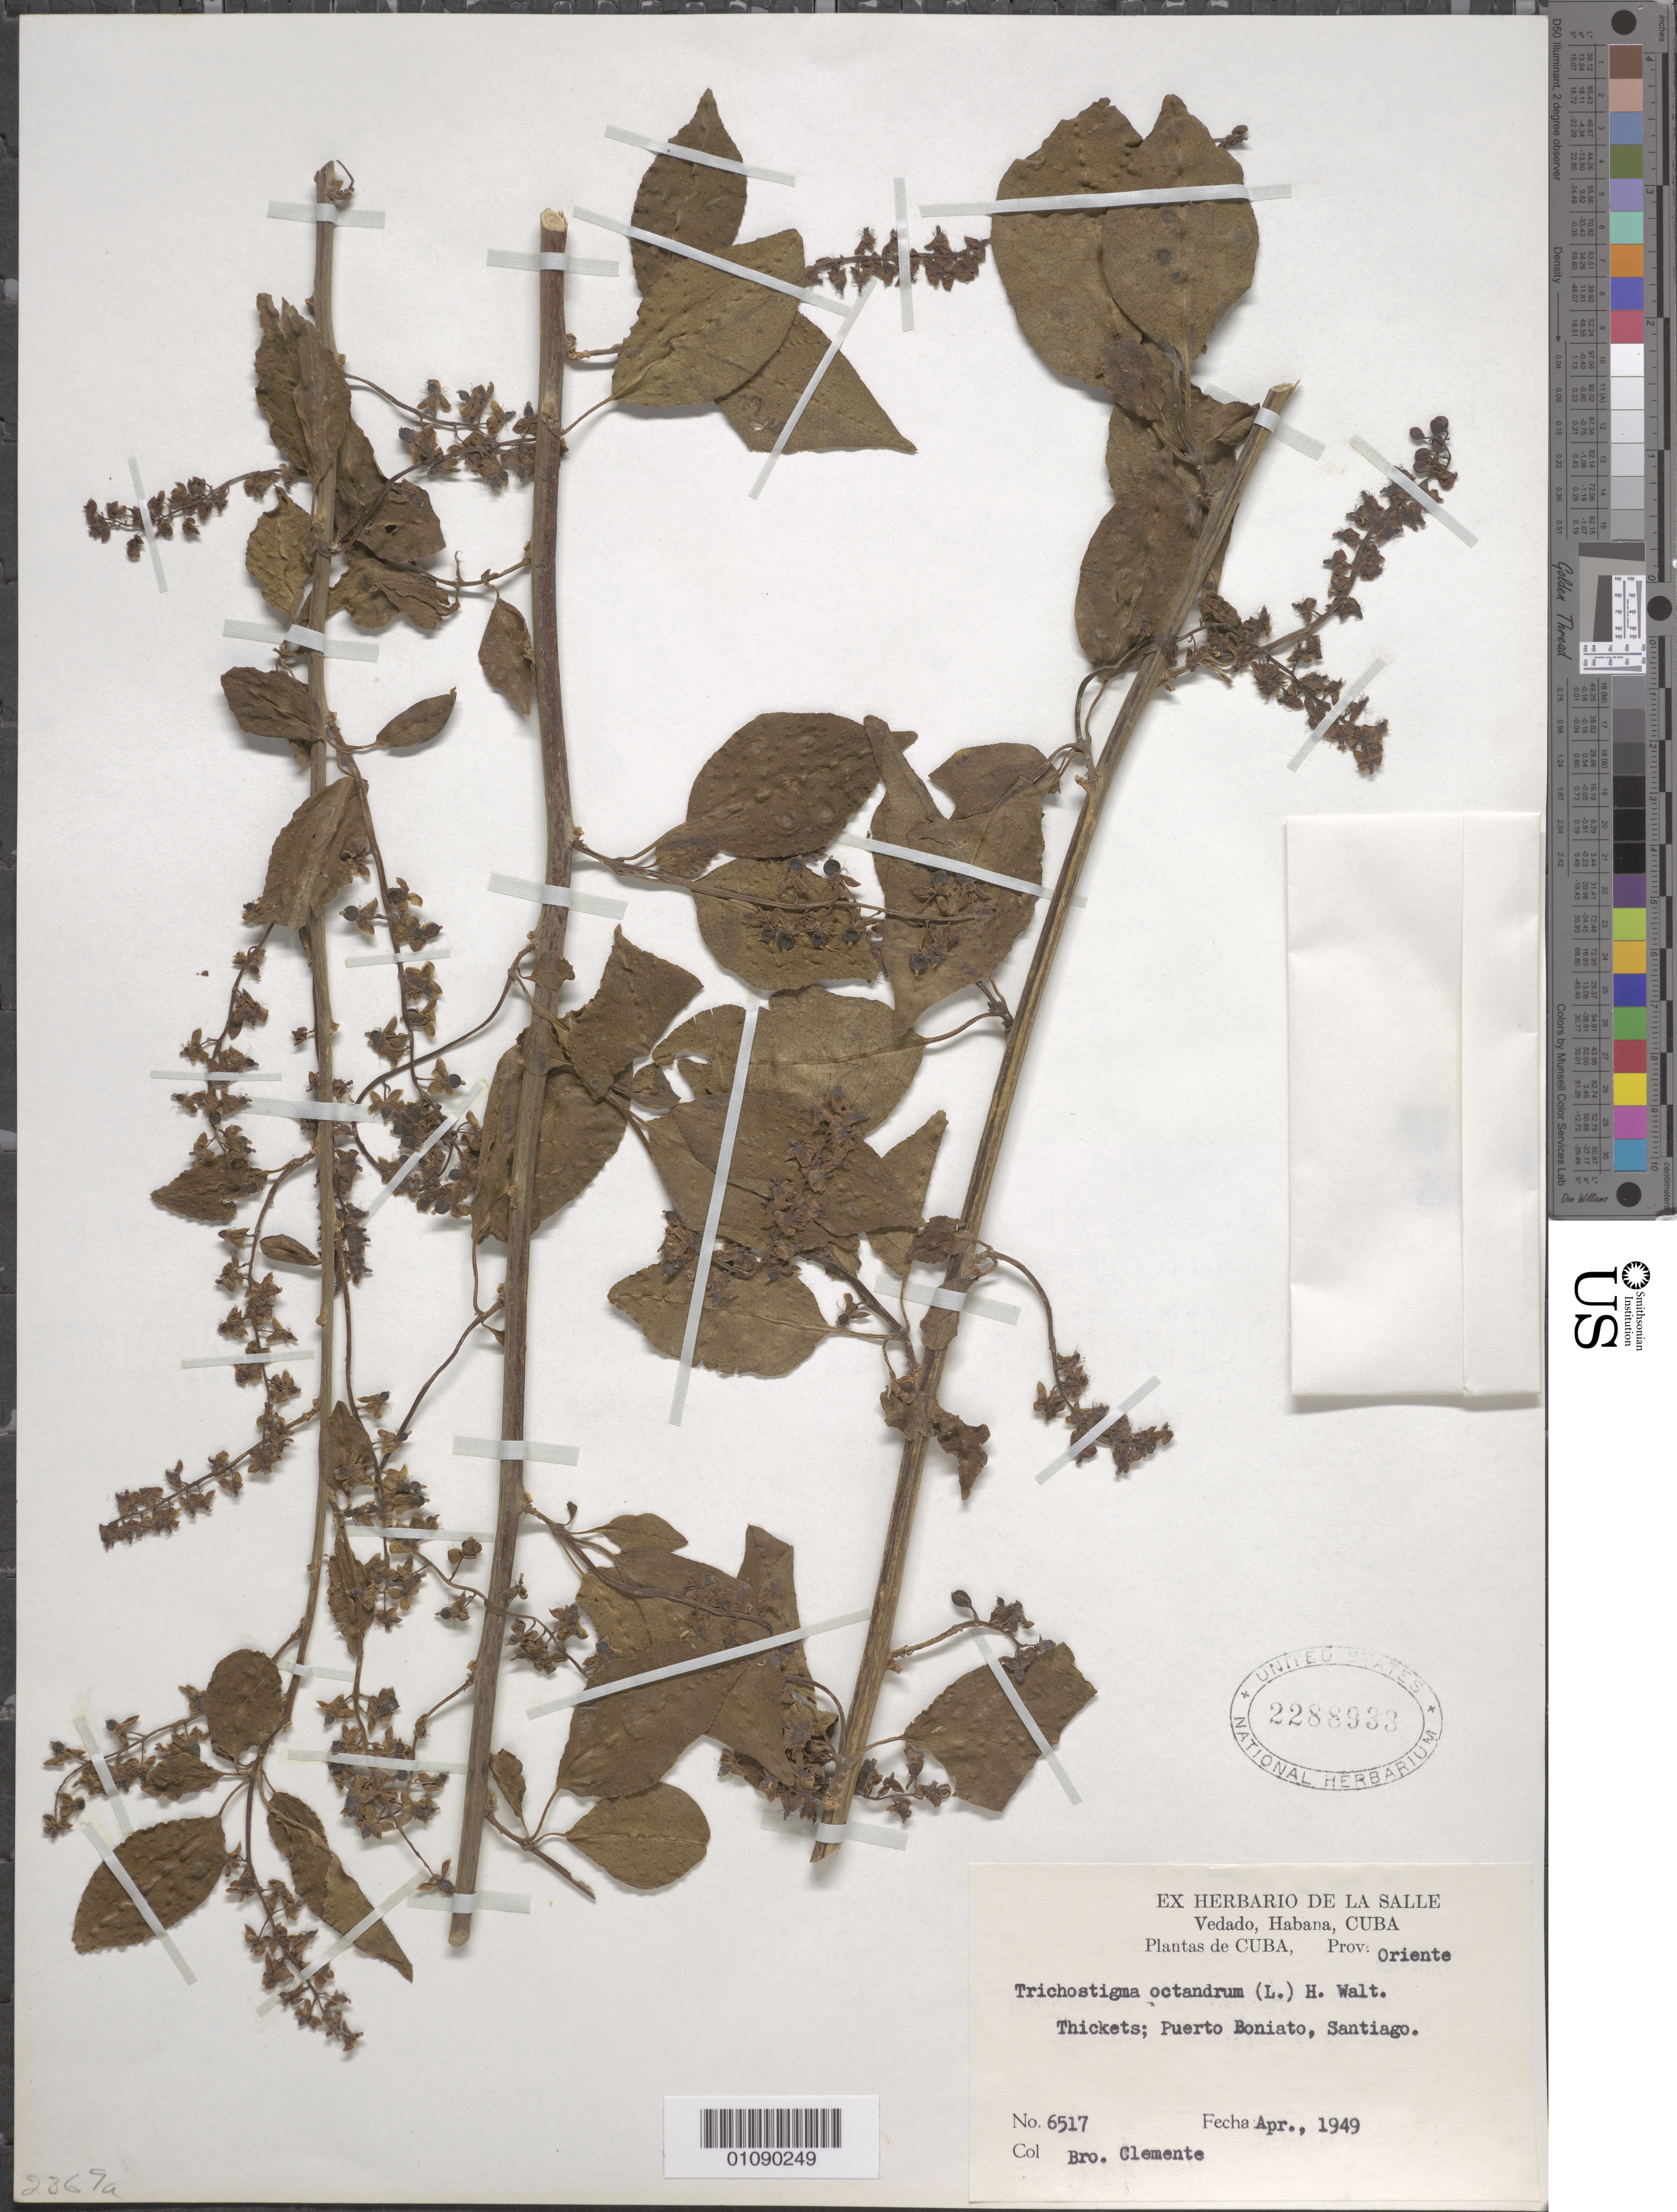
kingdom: Plantae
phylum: Tracheophyta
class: Magnoliopsida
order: Caryophyllales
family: Phytolaccaceae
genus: Trichostigma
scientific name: Trichostigma octandrum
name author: (L.) H. Walter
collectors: Bro. Clemente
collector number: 6517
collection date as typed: Apr 1949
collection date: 1949-04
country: Cuba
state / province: Santiago de Cuba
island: Cuba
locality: Oriente: Santiago, Puerto Boniato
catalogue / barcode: US 2288933